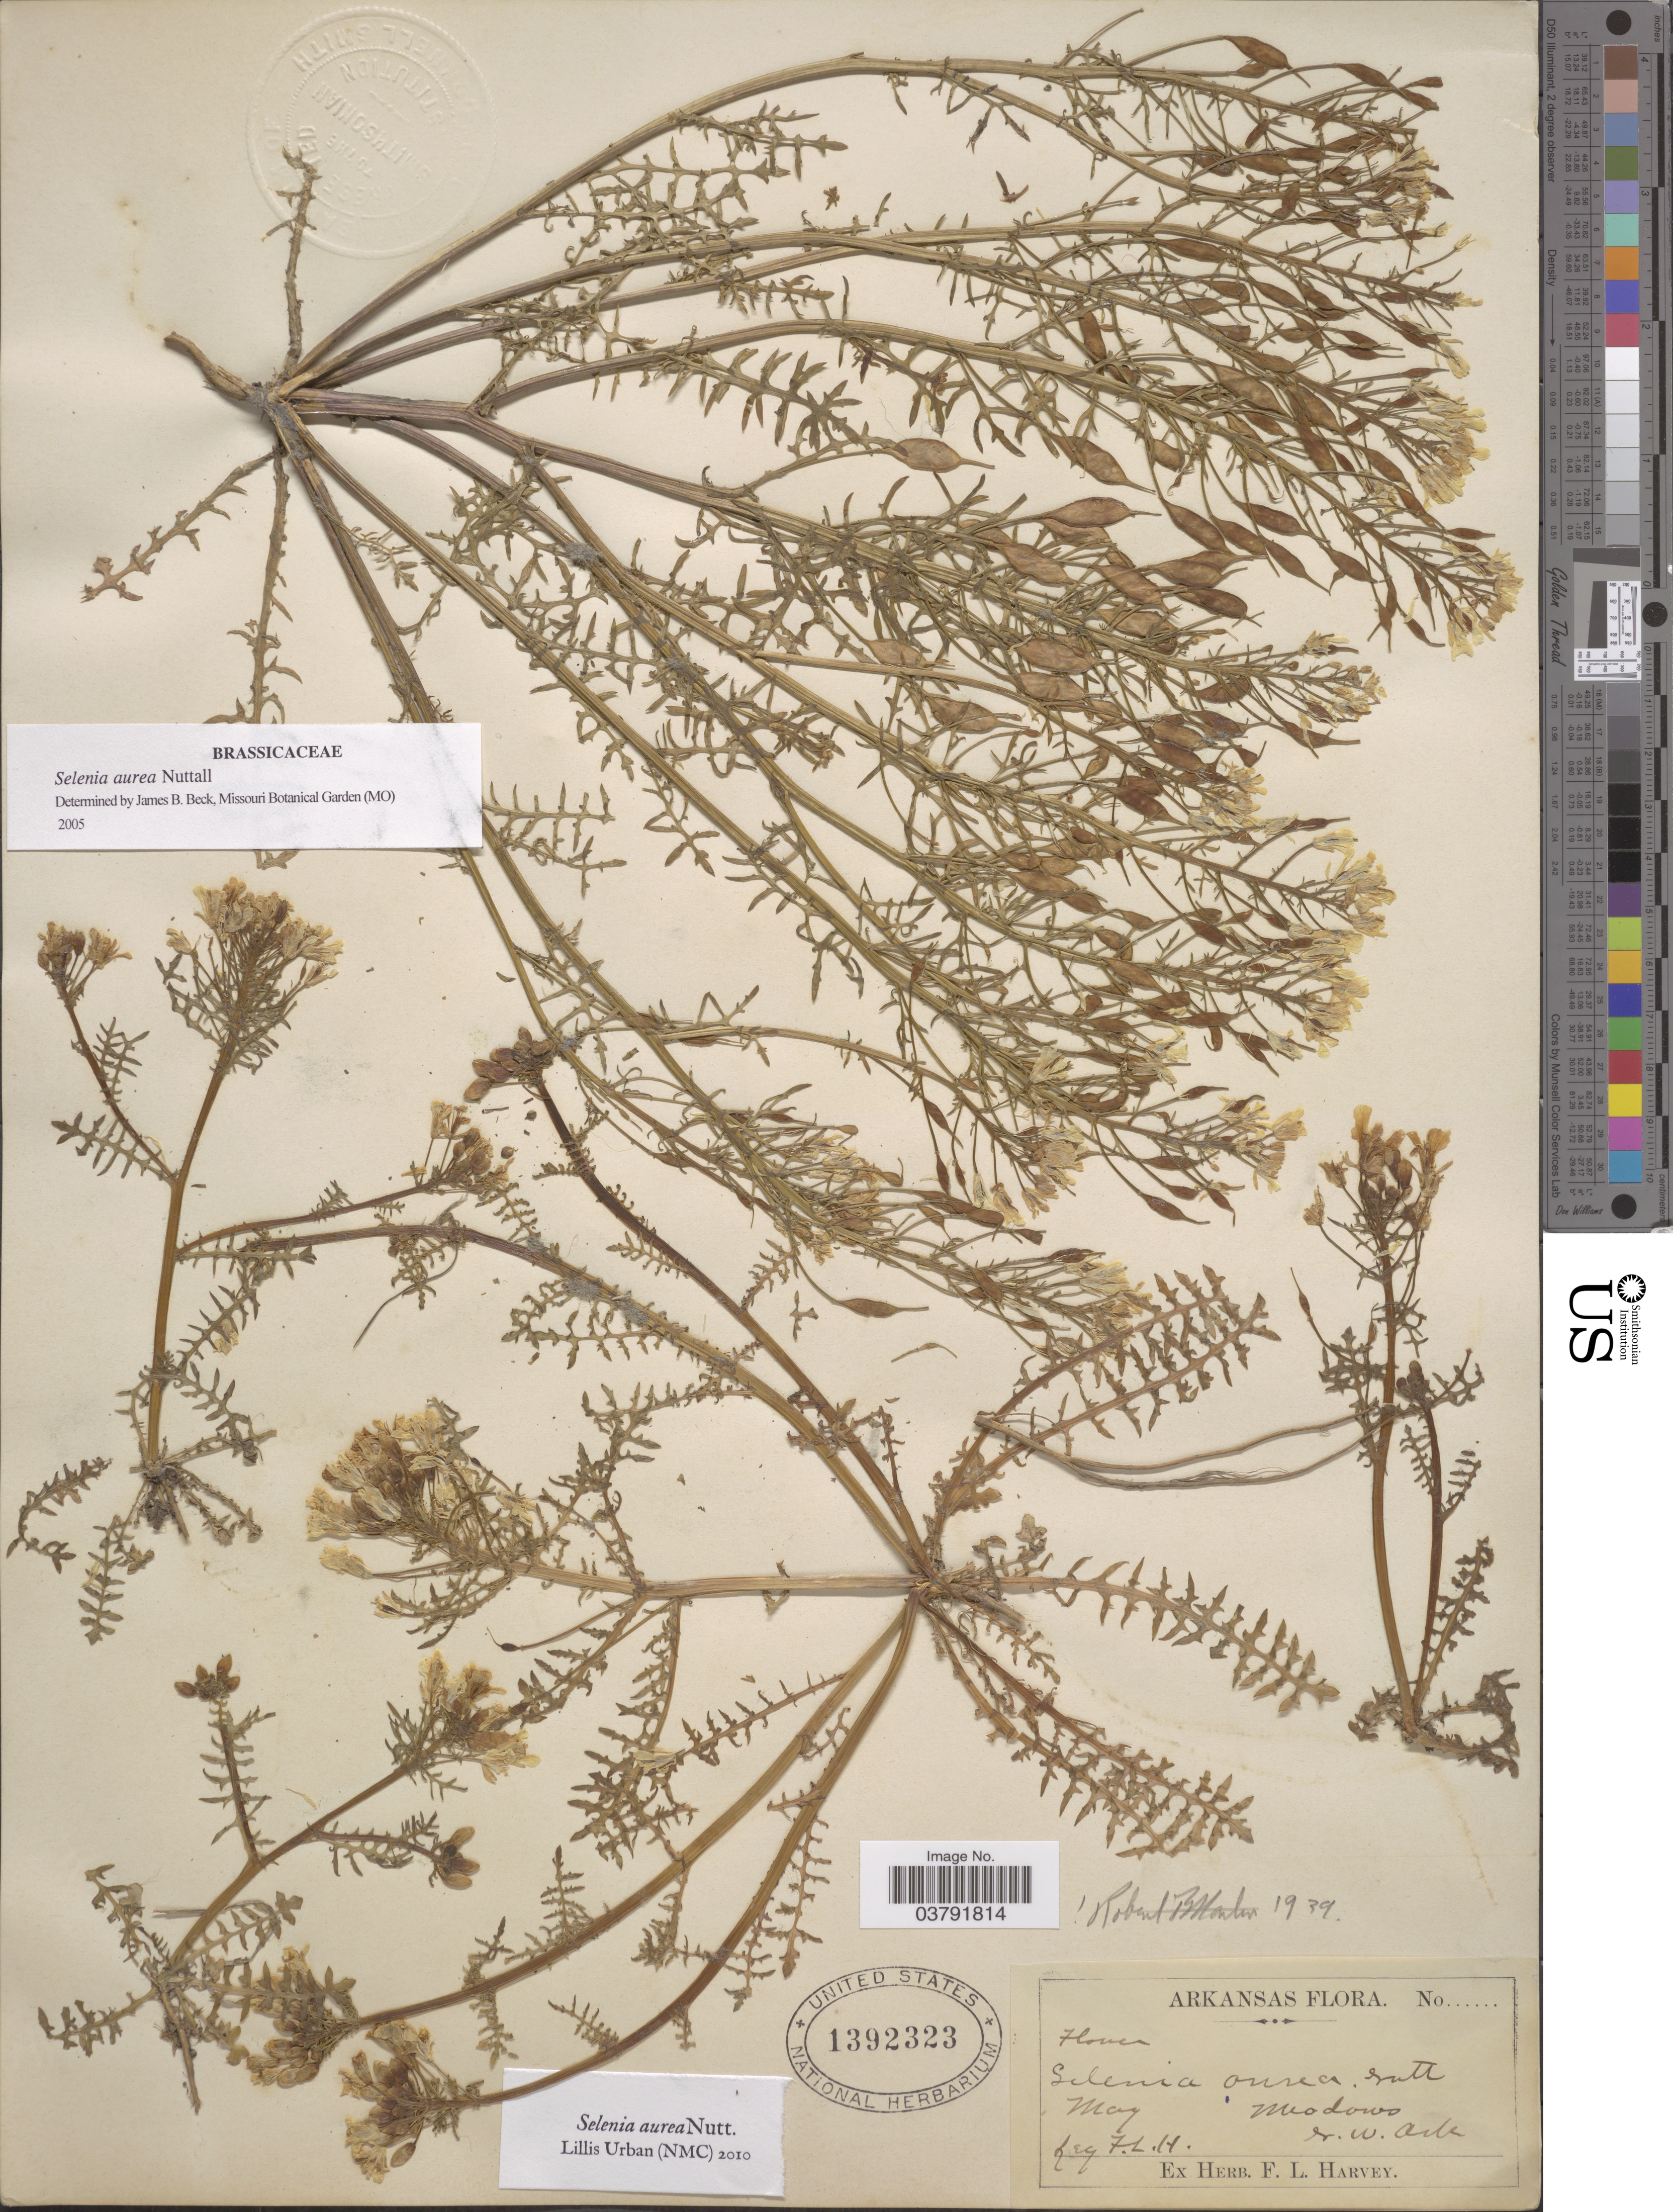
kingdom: Plantae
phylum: Tracheophyta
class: Magnoliopsida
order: Brassicales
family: Brassicaceae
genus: Selenia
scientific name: Selenia aurea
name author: Nutt.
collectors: F. L. Harvey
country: United States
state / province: Arkansas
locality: Meadows. N. W. Ark.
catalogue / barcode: US 1392323